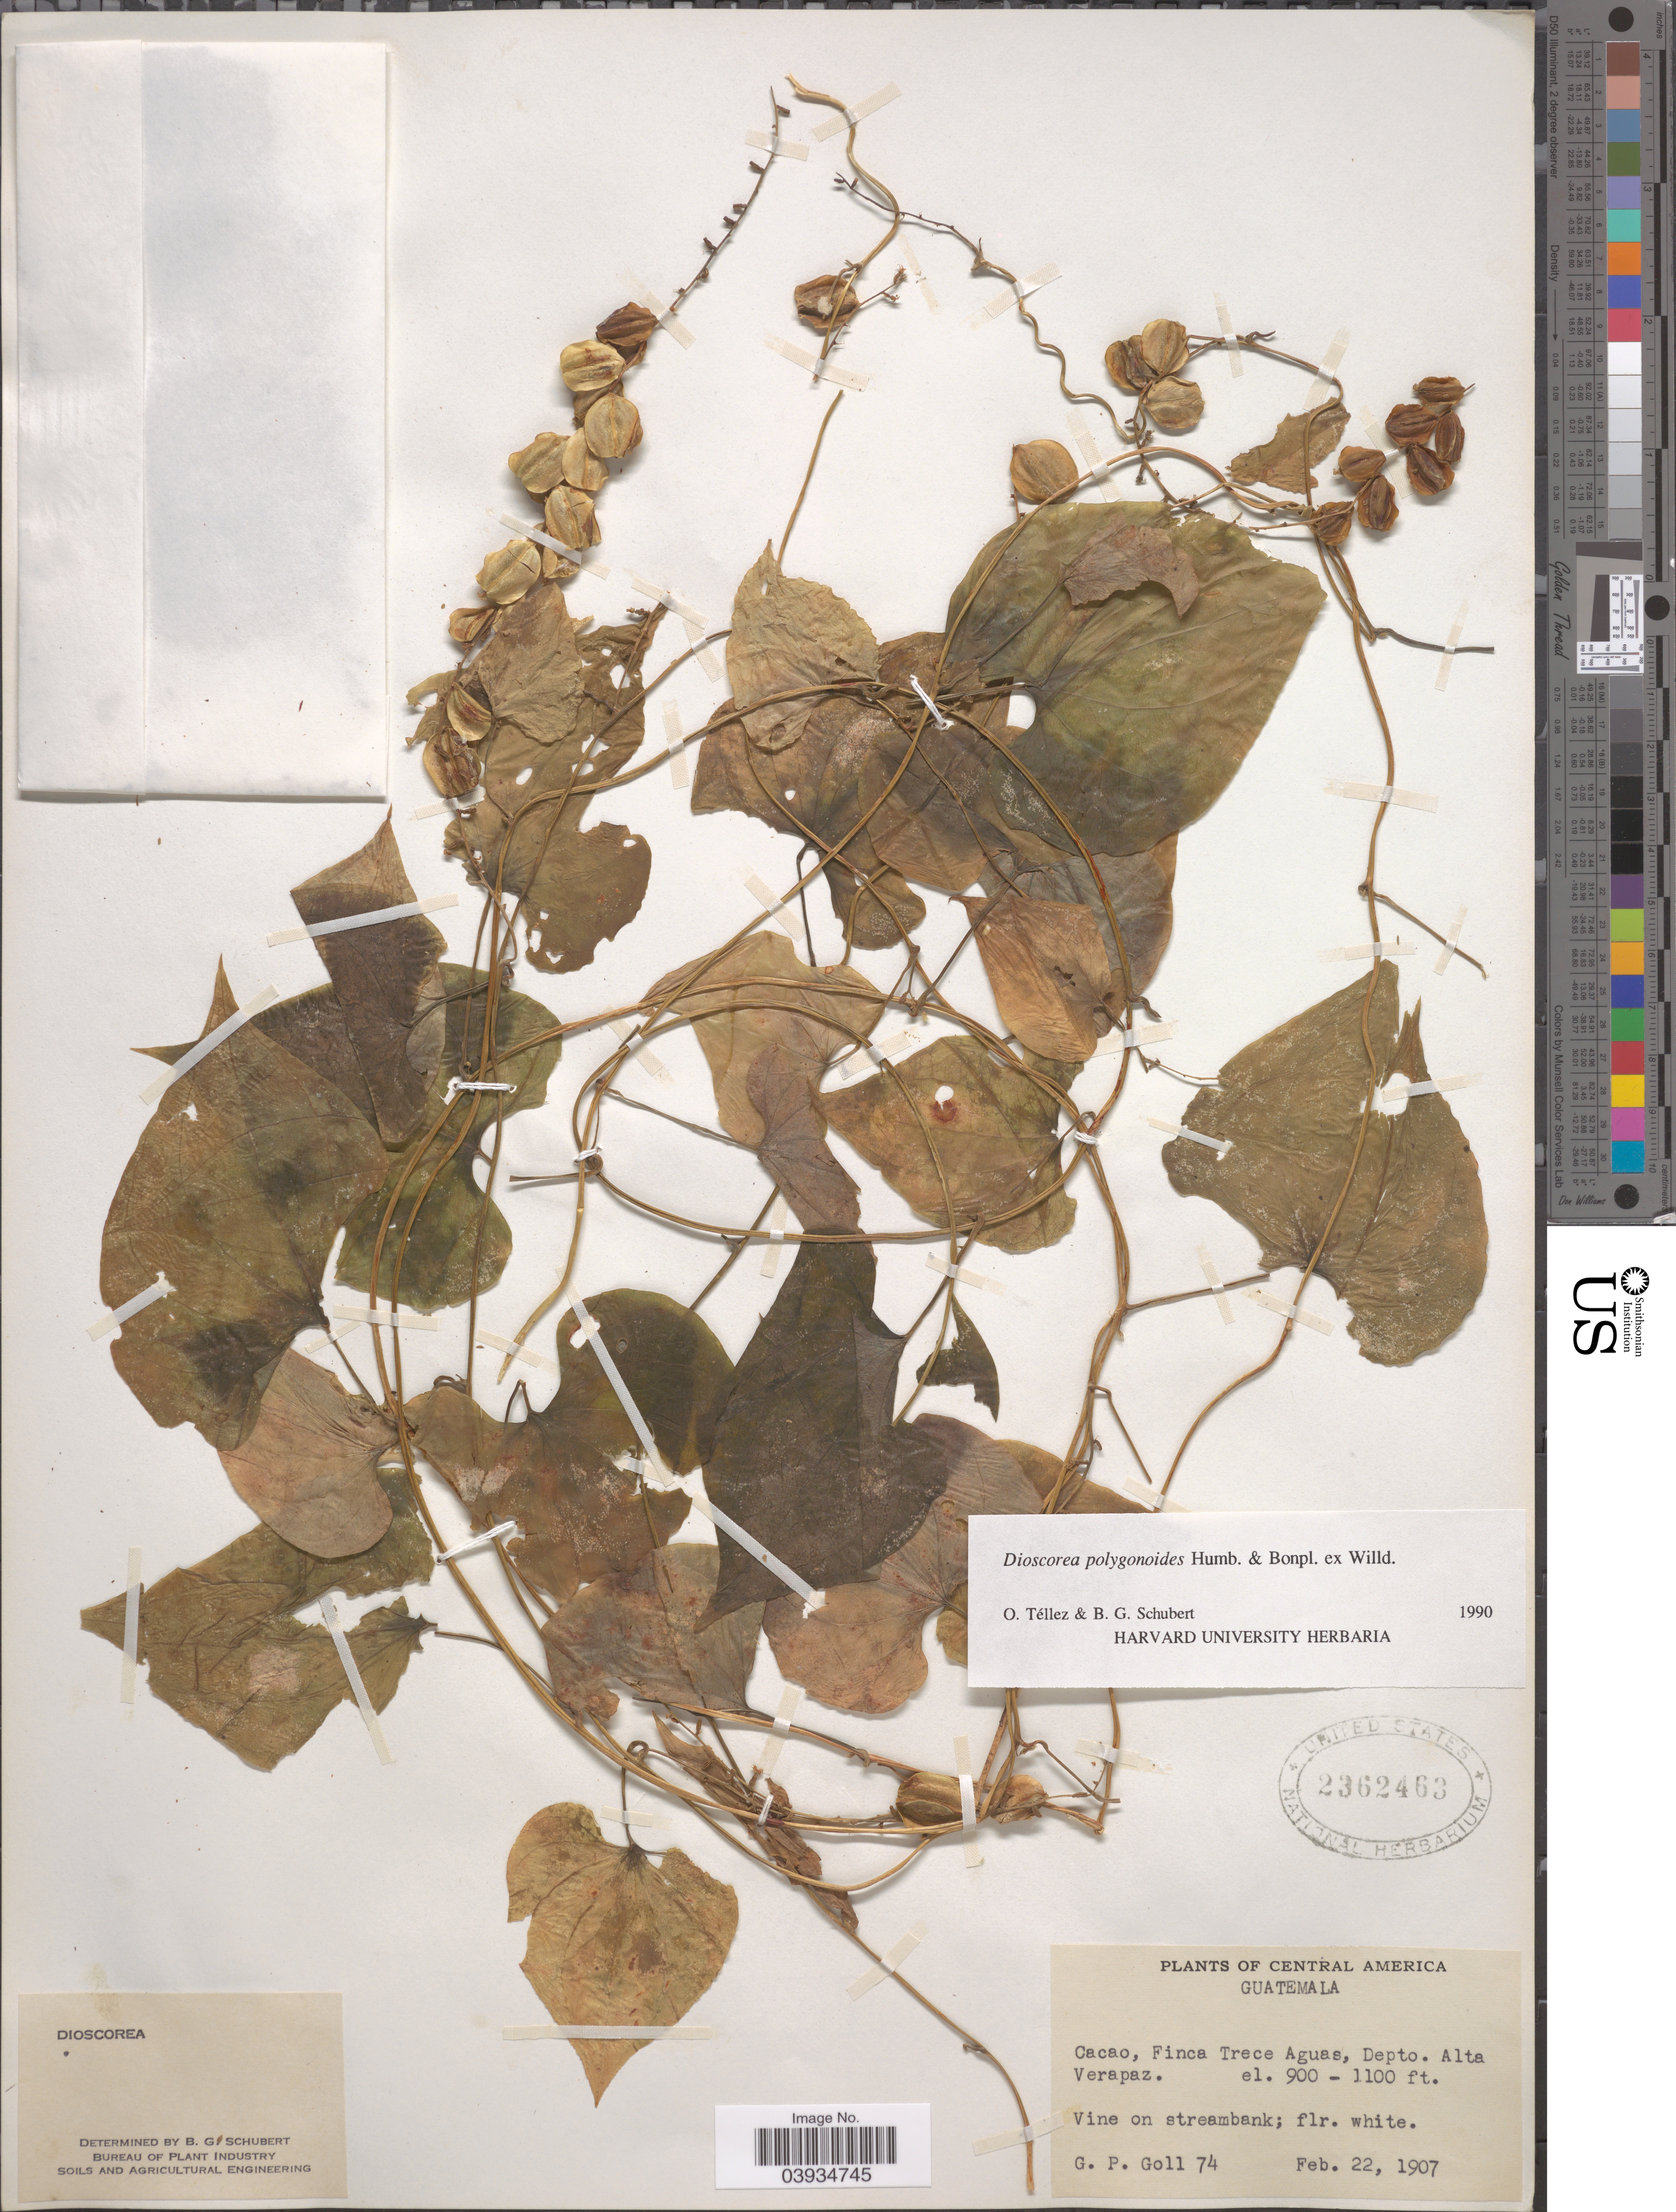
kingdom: Plantae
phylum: Tracheophyta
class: Liliopsida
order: Dioscoreales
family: Dioscoreaceae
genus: Dioscorea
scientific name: Dioscorea polygonoides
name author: Humb. & Bonpl. ex Willd.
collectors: G. P. Goll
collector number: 74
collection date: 1907-02-22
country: Guatemala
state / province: Alta Verapaz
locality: Cacao, Finca Trece Aguas, Depto. Alta Verapaz.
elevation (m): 274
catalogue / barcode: US 2362463